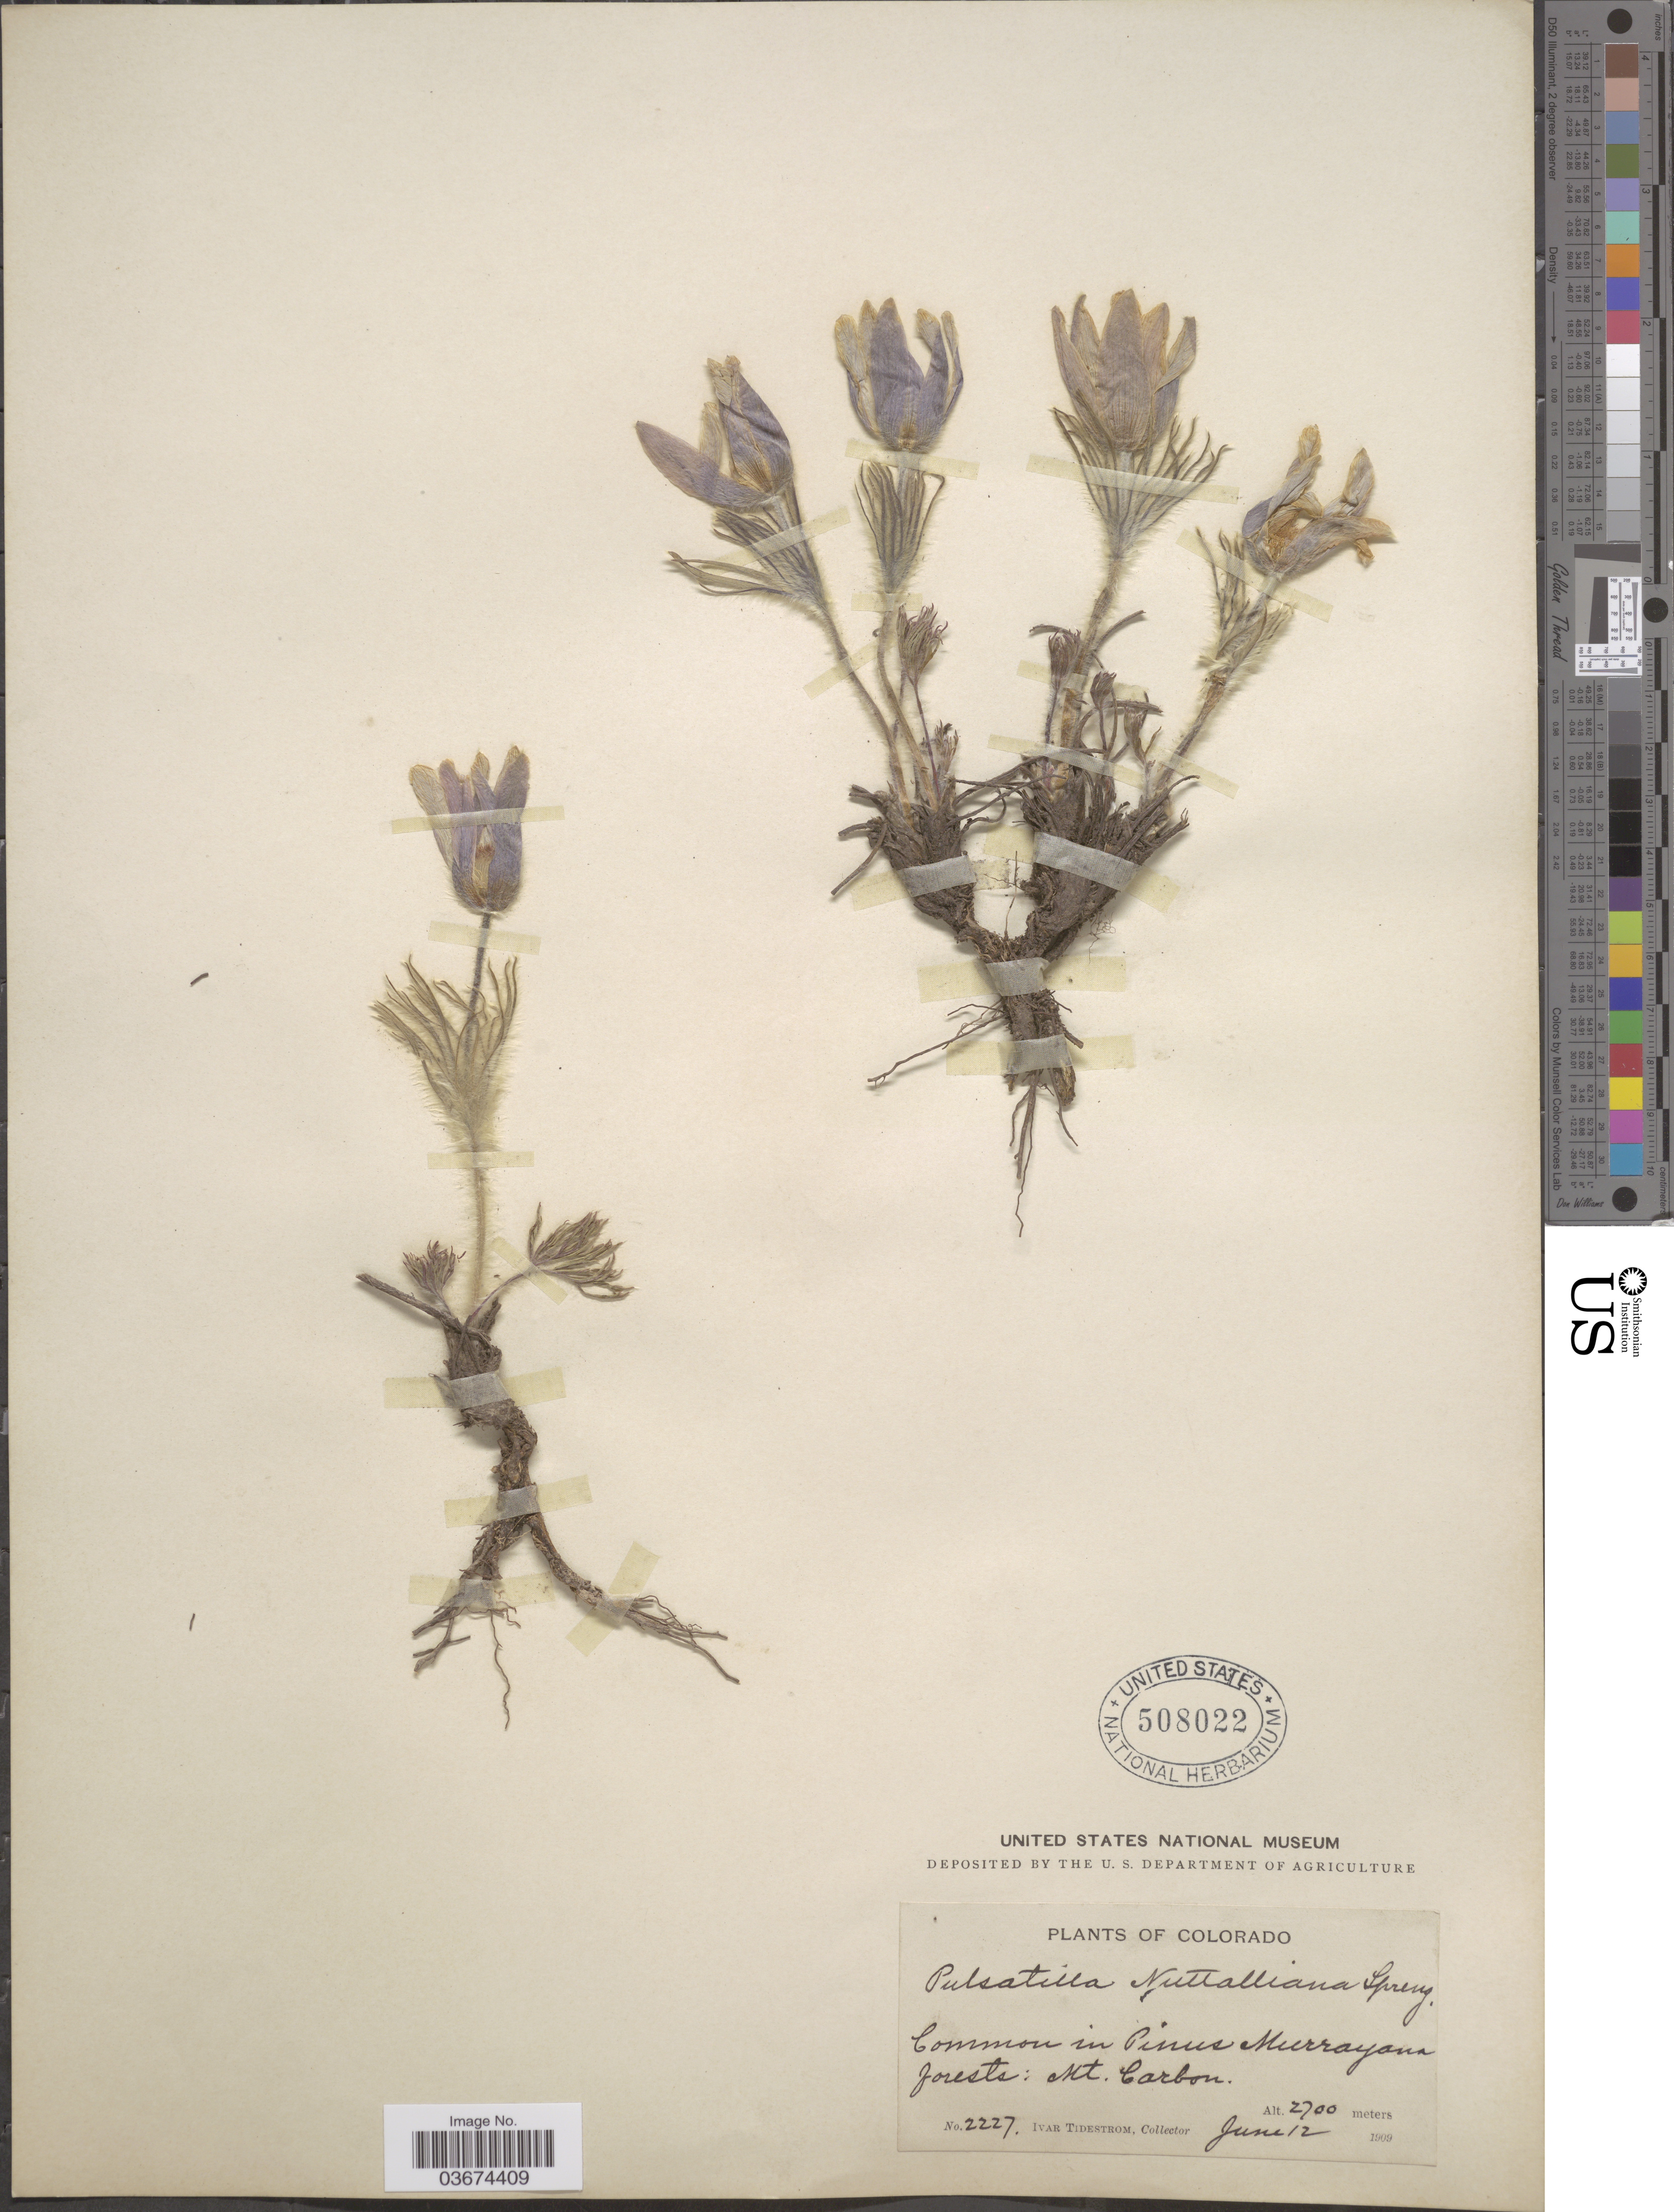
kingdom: Plantae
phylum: Tracheophyta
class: Magnoliopsida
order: Ranunculales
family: Ranunculaceae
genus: Pulsatilla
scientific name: Pulsatilla nuttalliana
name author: (DC.) Bercht. & J. Presl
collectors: I. F. Tidestrom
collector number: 2227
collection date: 1909-06-12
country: United States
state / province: Colorado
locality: Mt. Carbon.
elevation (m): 2700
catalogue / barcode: US 508022